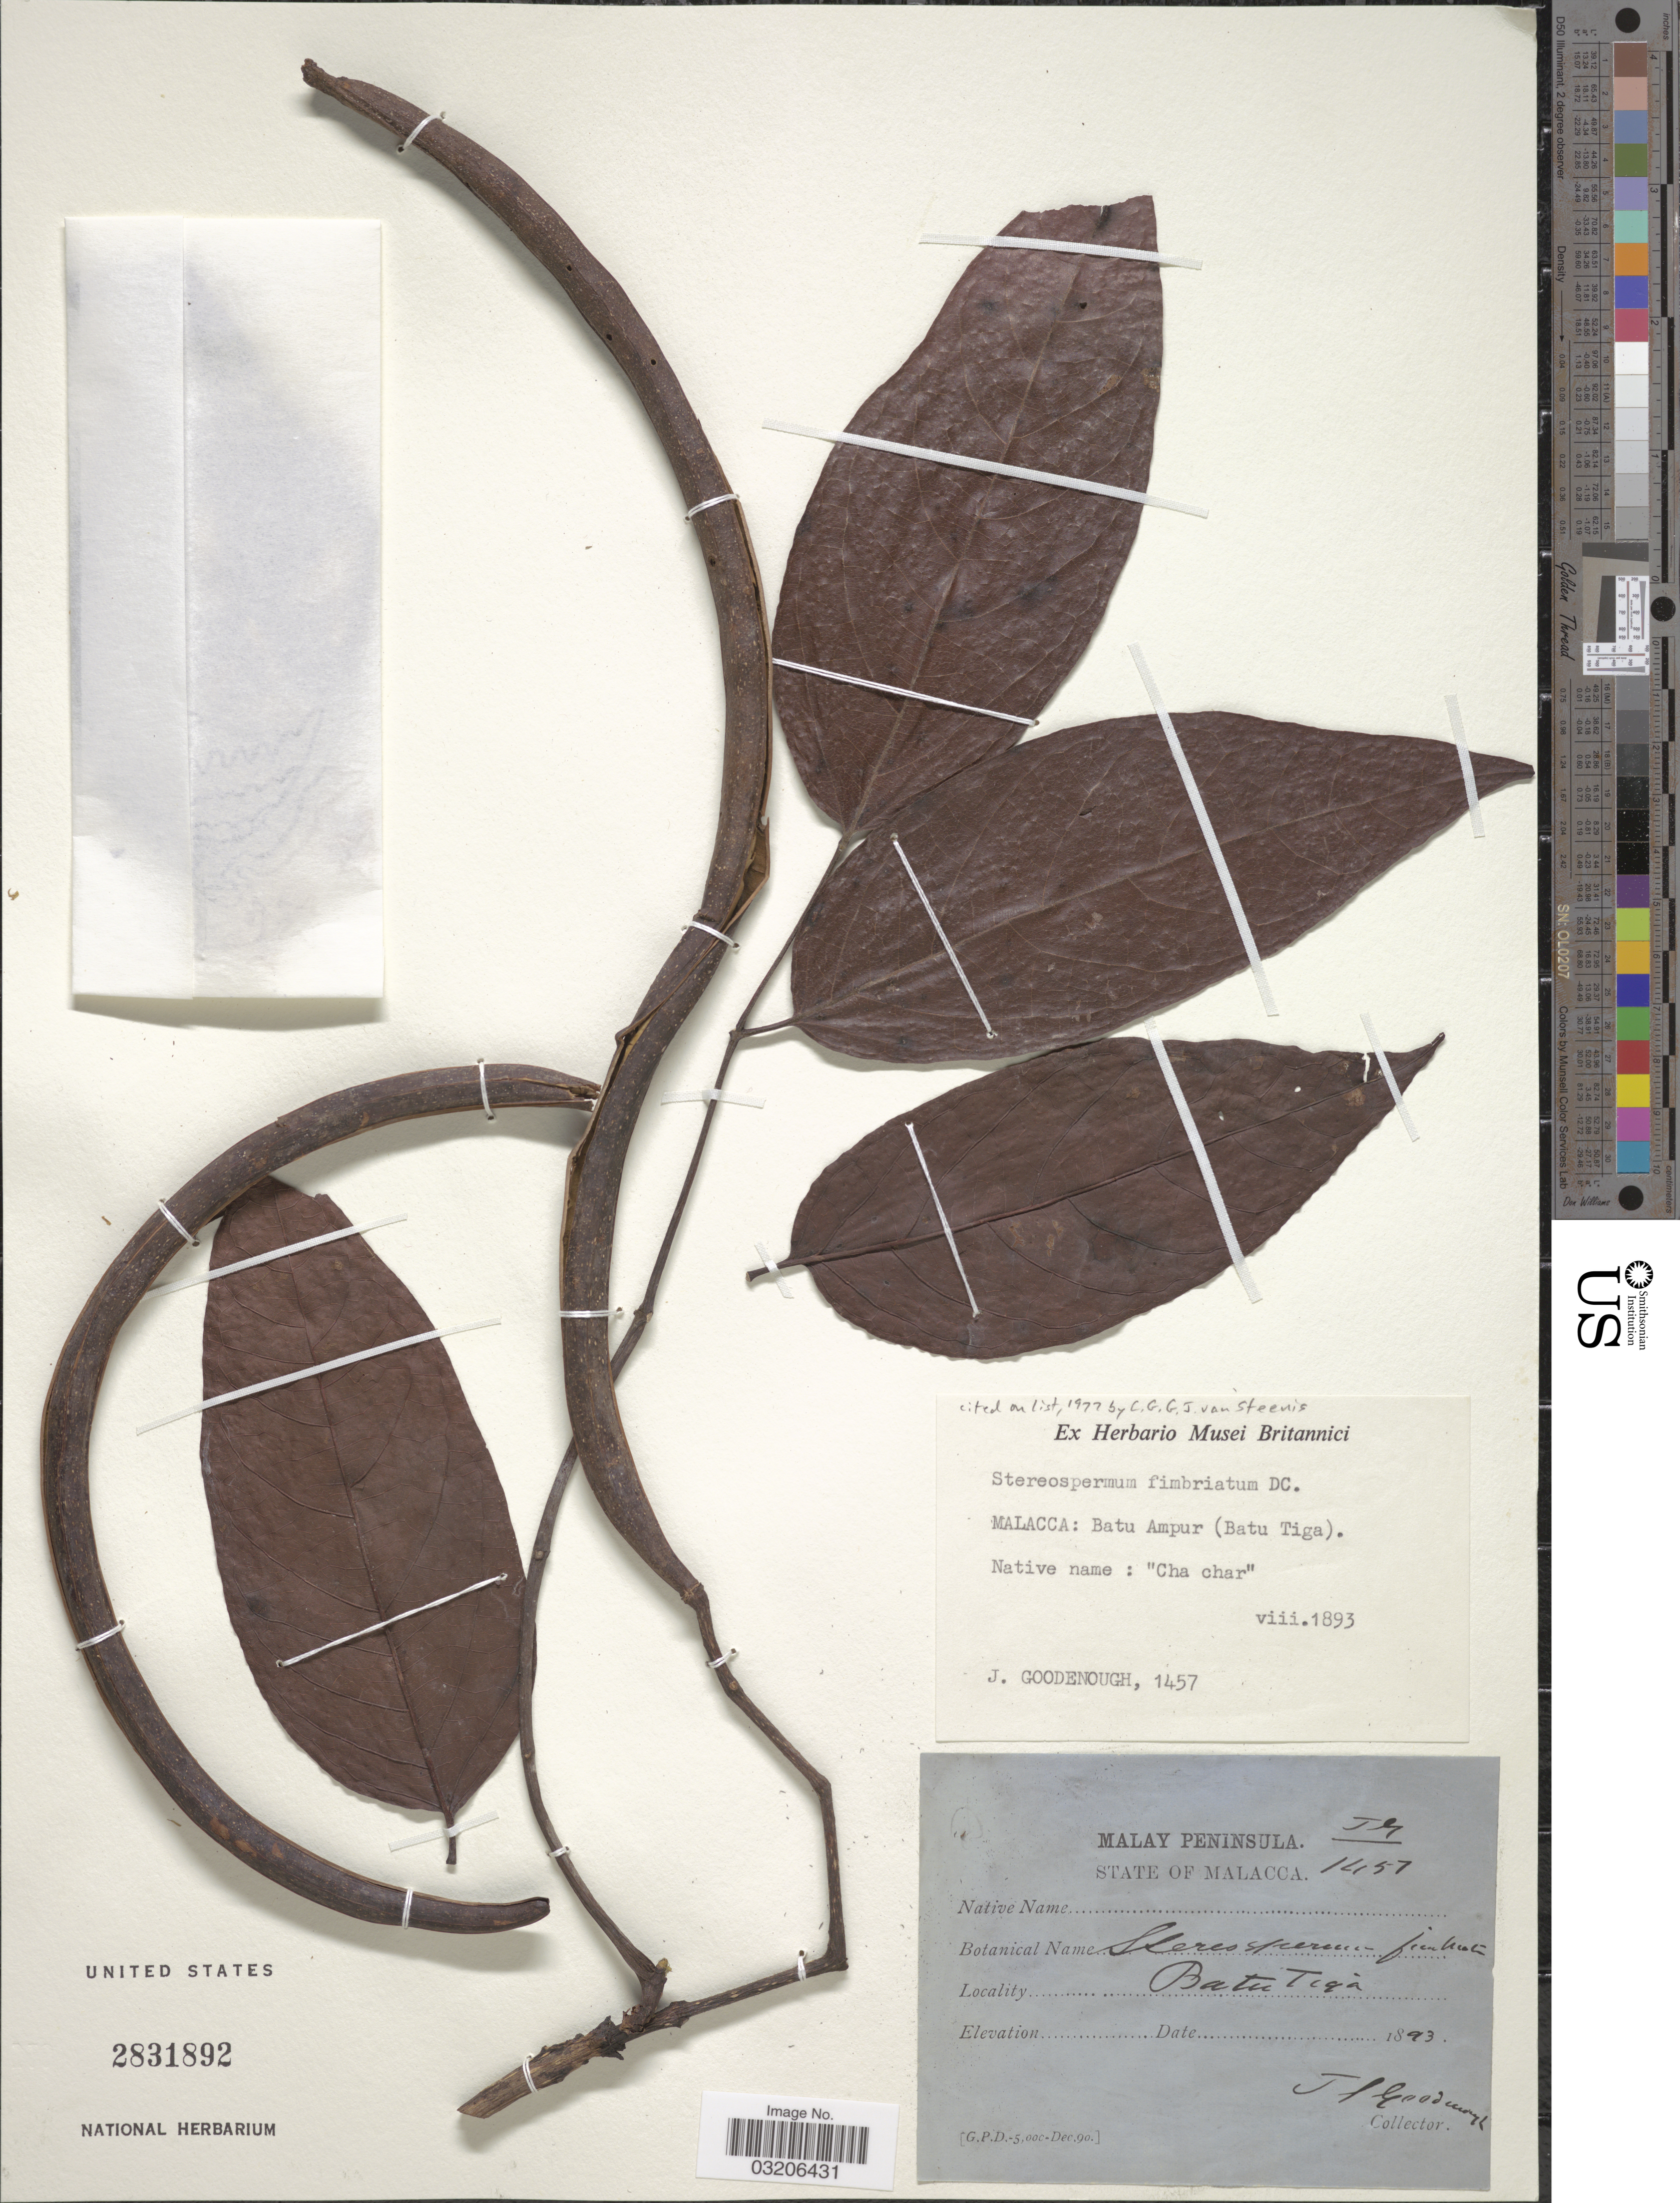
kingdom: Plantae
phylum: Tracheophyta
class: Magnoliopsida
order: Lamiales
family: Bignoniaceae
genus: Stereospermum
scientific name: Stereospermum fimbriatum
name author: DC.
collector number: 1457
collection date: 1893-08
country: Indonesia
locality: Malacca: Batu Ampur (Batu Tiga).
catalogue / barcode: US 2831892